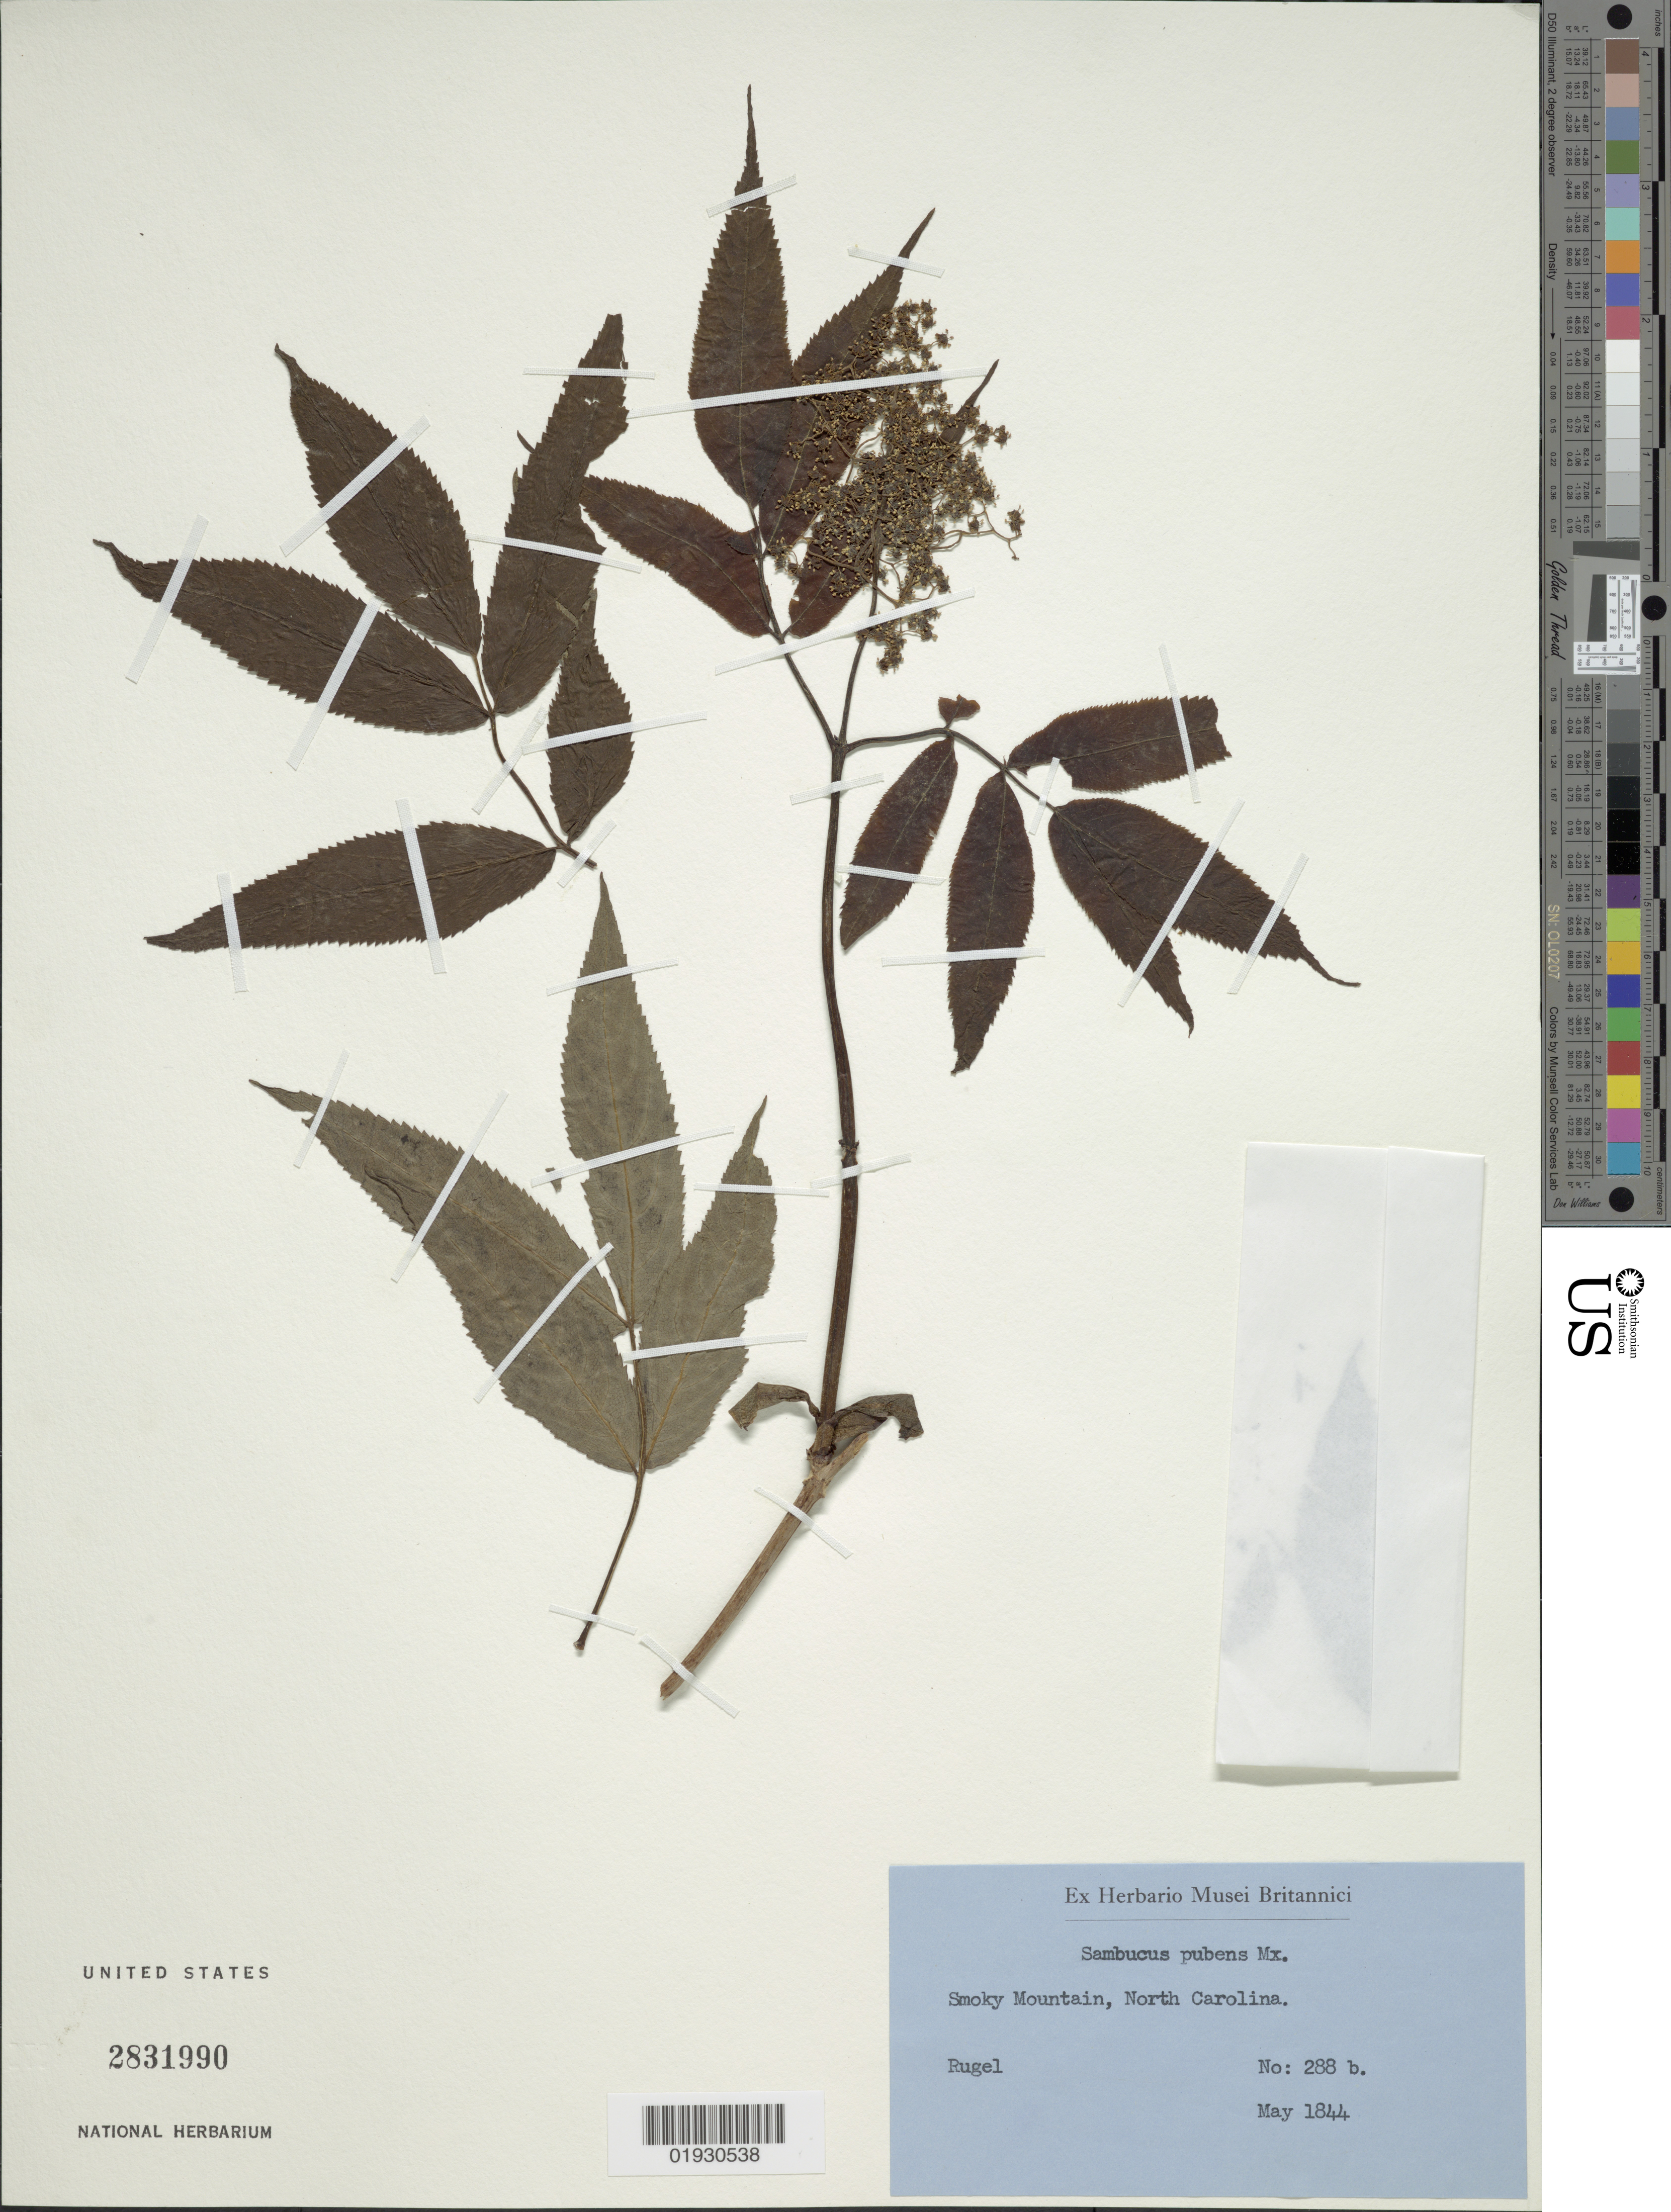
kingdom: Plantae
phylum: Tracheophyta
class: Magnoliopsida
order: Dipsacales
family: Viburnaceae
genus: Sambucus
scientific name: Sambucus callicarpa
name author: Greene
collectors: Rugel, --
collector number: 288b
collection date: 1844-05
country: United States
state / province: North Carolina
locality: Smoky Mountain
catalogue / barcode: US 2831990